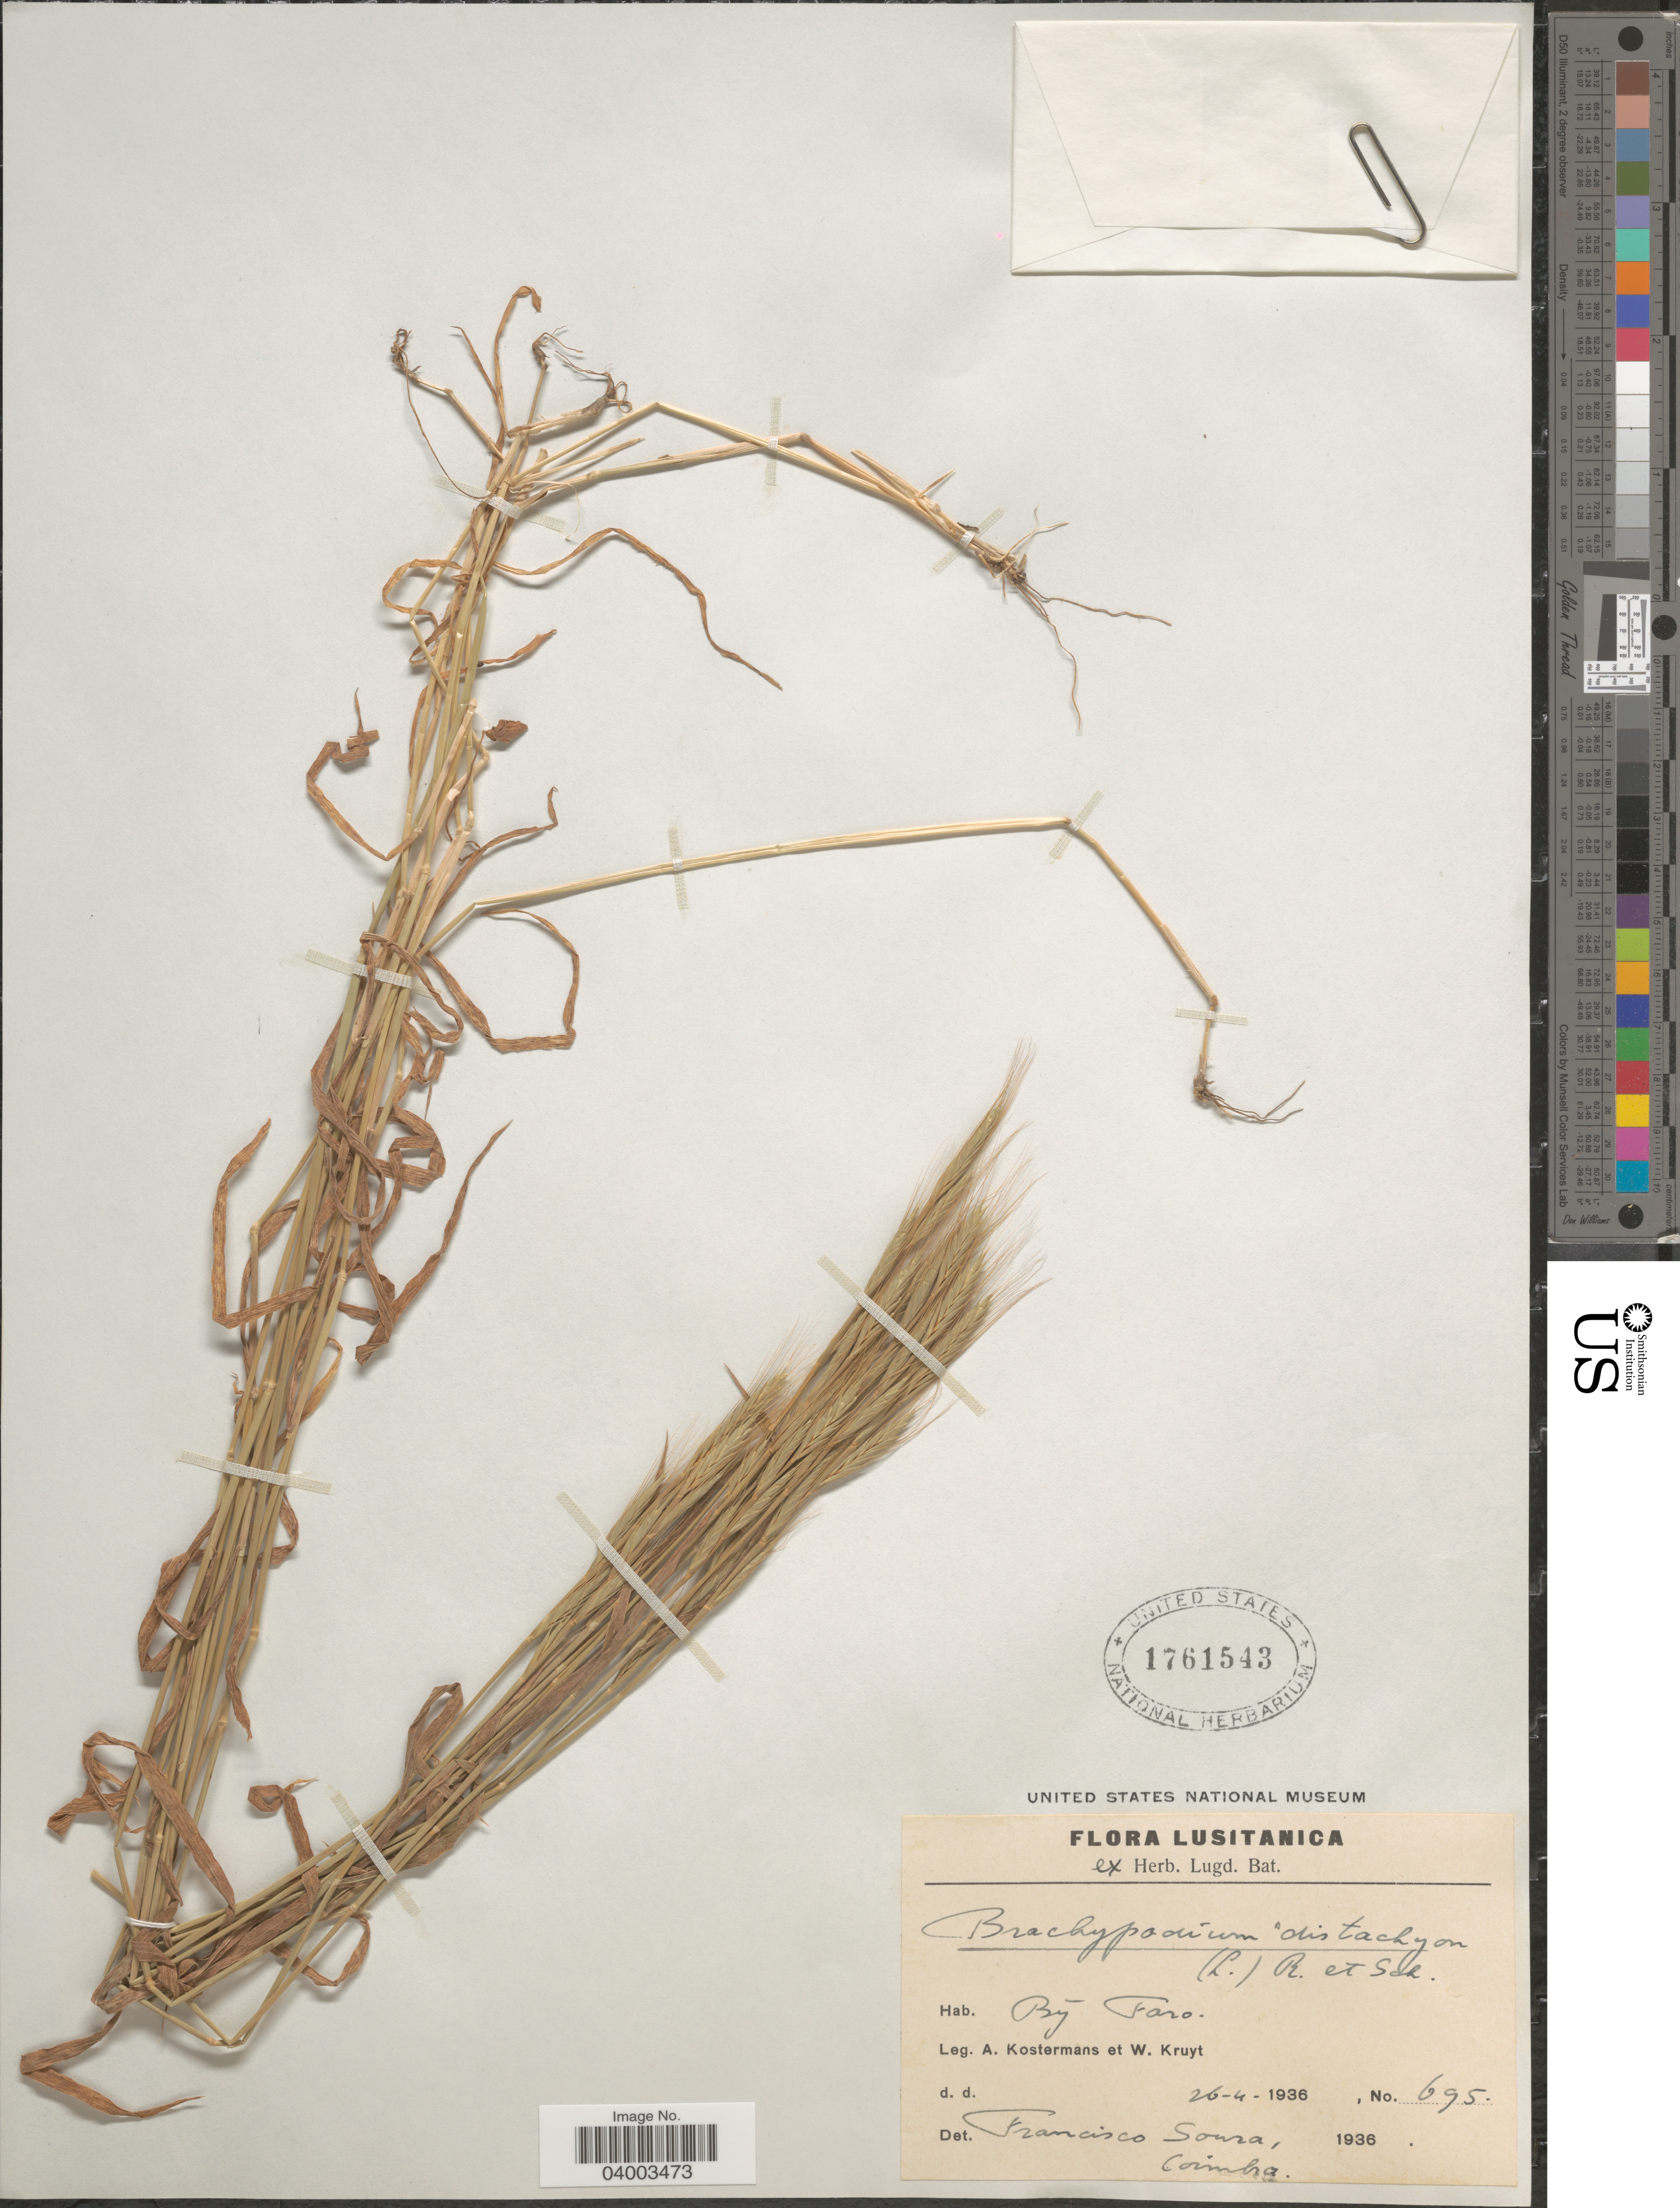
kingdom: Plantae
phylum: Tracheophyta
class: Liliopsida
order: Poales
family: Poaceae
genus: Brachypodium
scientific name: Brachypodium distachyon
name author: (L.) P. Beauv.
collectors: A. J. G. Kostermans & W. Kruyt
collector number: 695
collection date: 1936-04-26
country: Portugal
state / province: Faro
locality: Lusitanica. Bij Faro.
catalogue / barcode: US 1761543